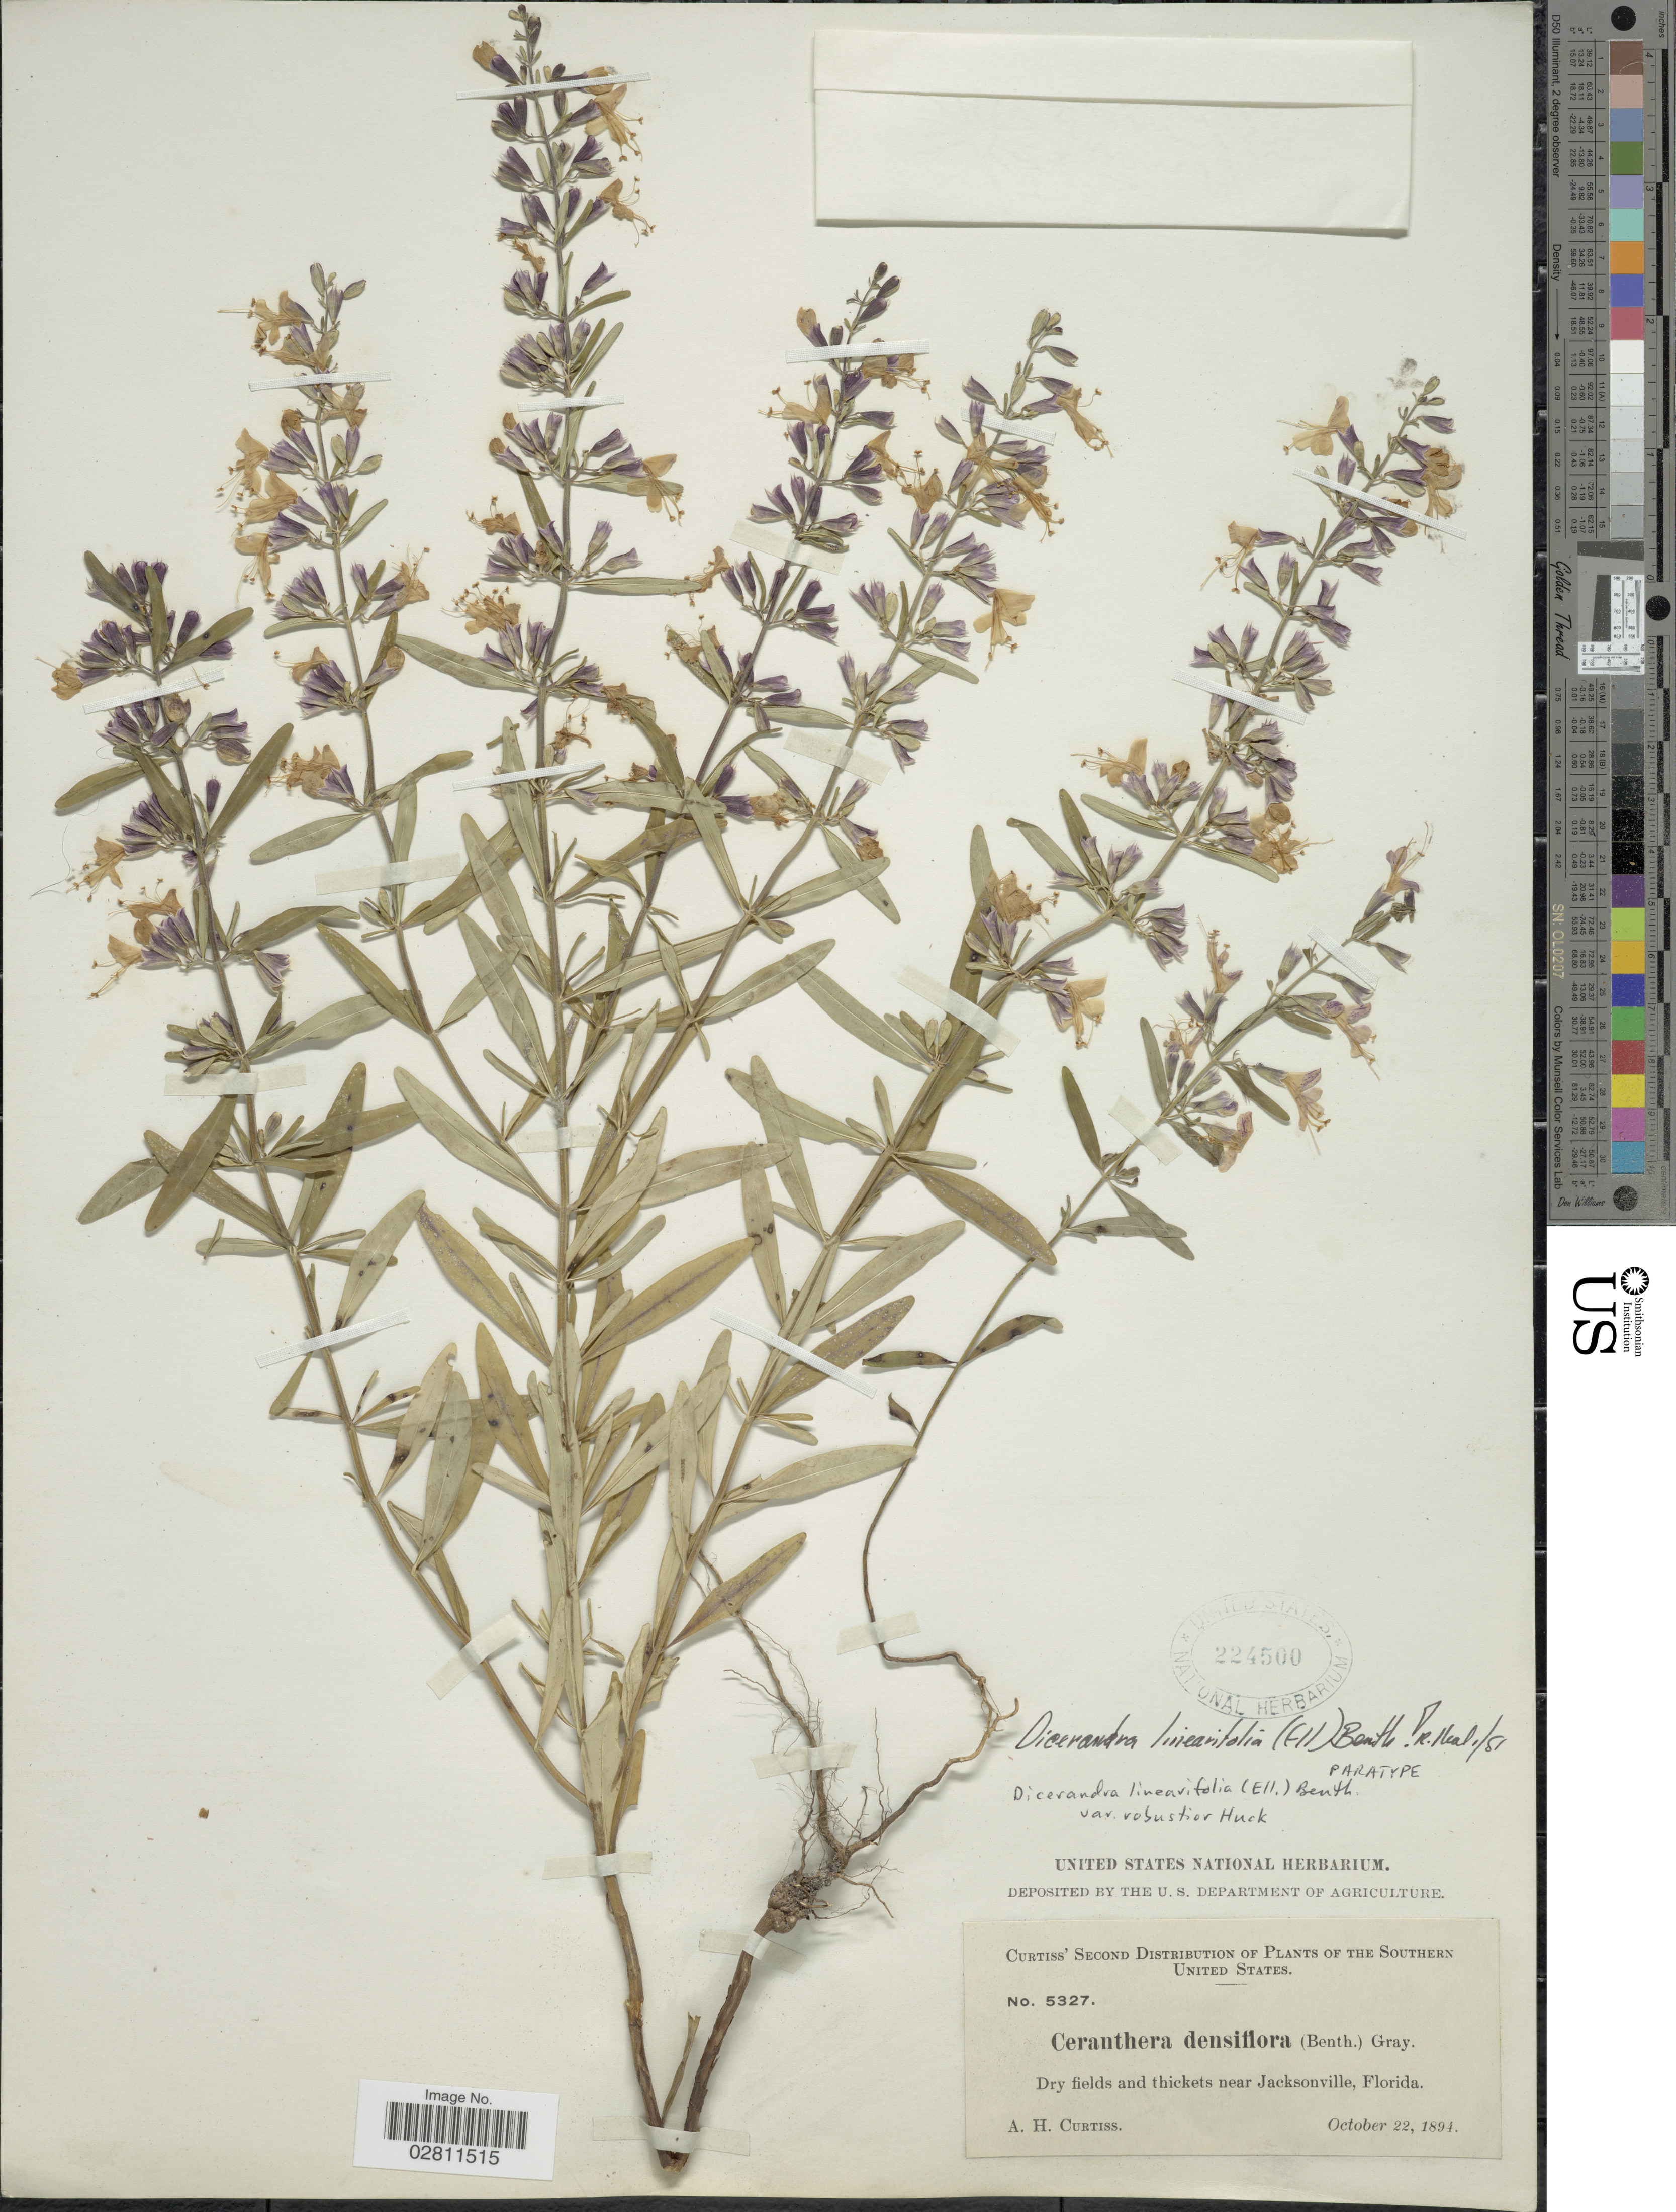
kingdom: Plantae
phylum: Tracheophyta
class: Magnoliopsida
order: Lamiales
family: Lamiaceae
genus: Dicerandra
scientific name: Dicerandra linearifolia var. robustior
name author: Huck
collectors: A. H. Curtiss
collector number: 5327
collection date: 1894-10-22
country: United States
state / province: Florida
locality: Dry fields and thickets near Jacksonville. Southern United States.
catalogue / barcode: US 224500